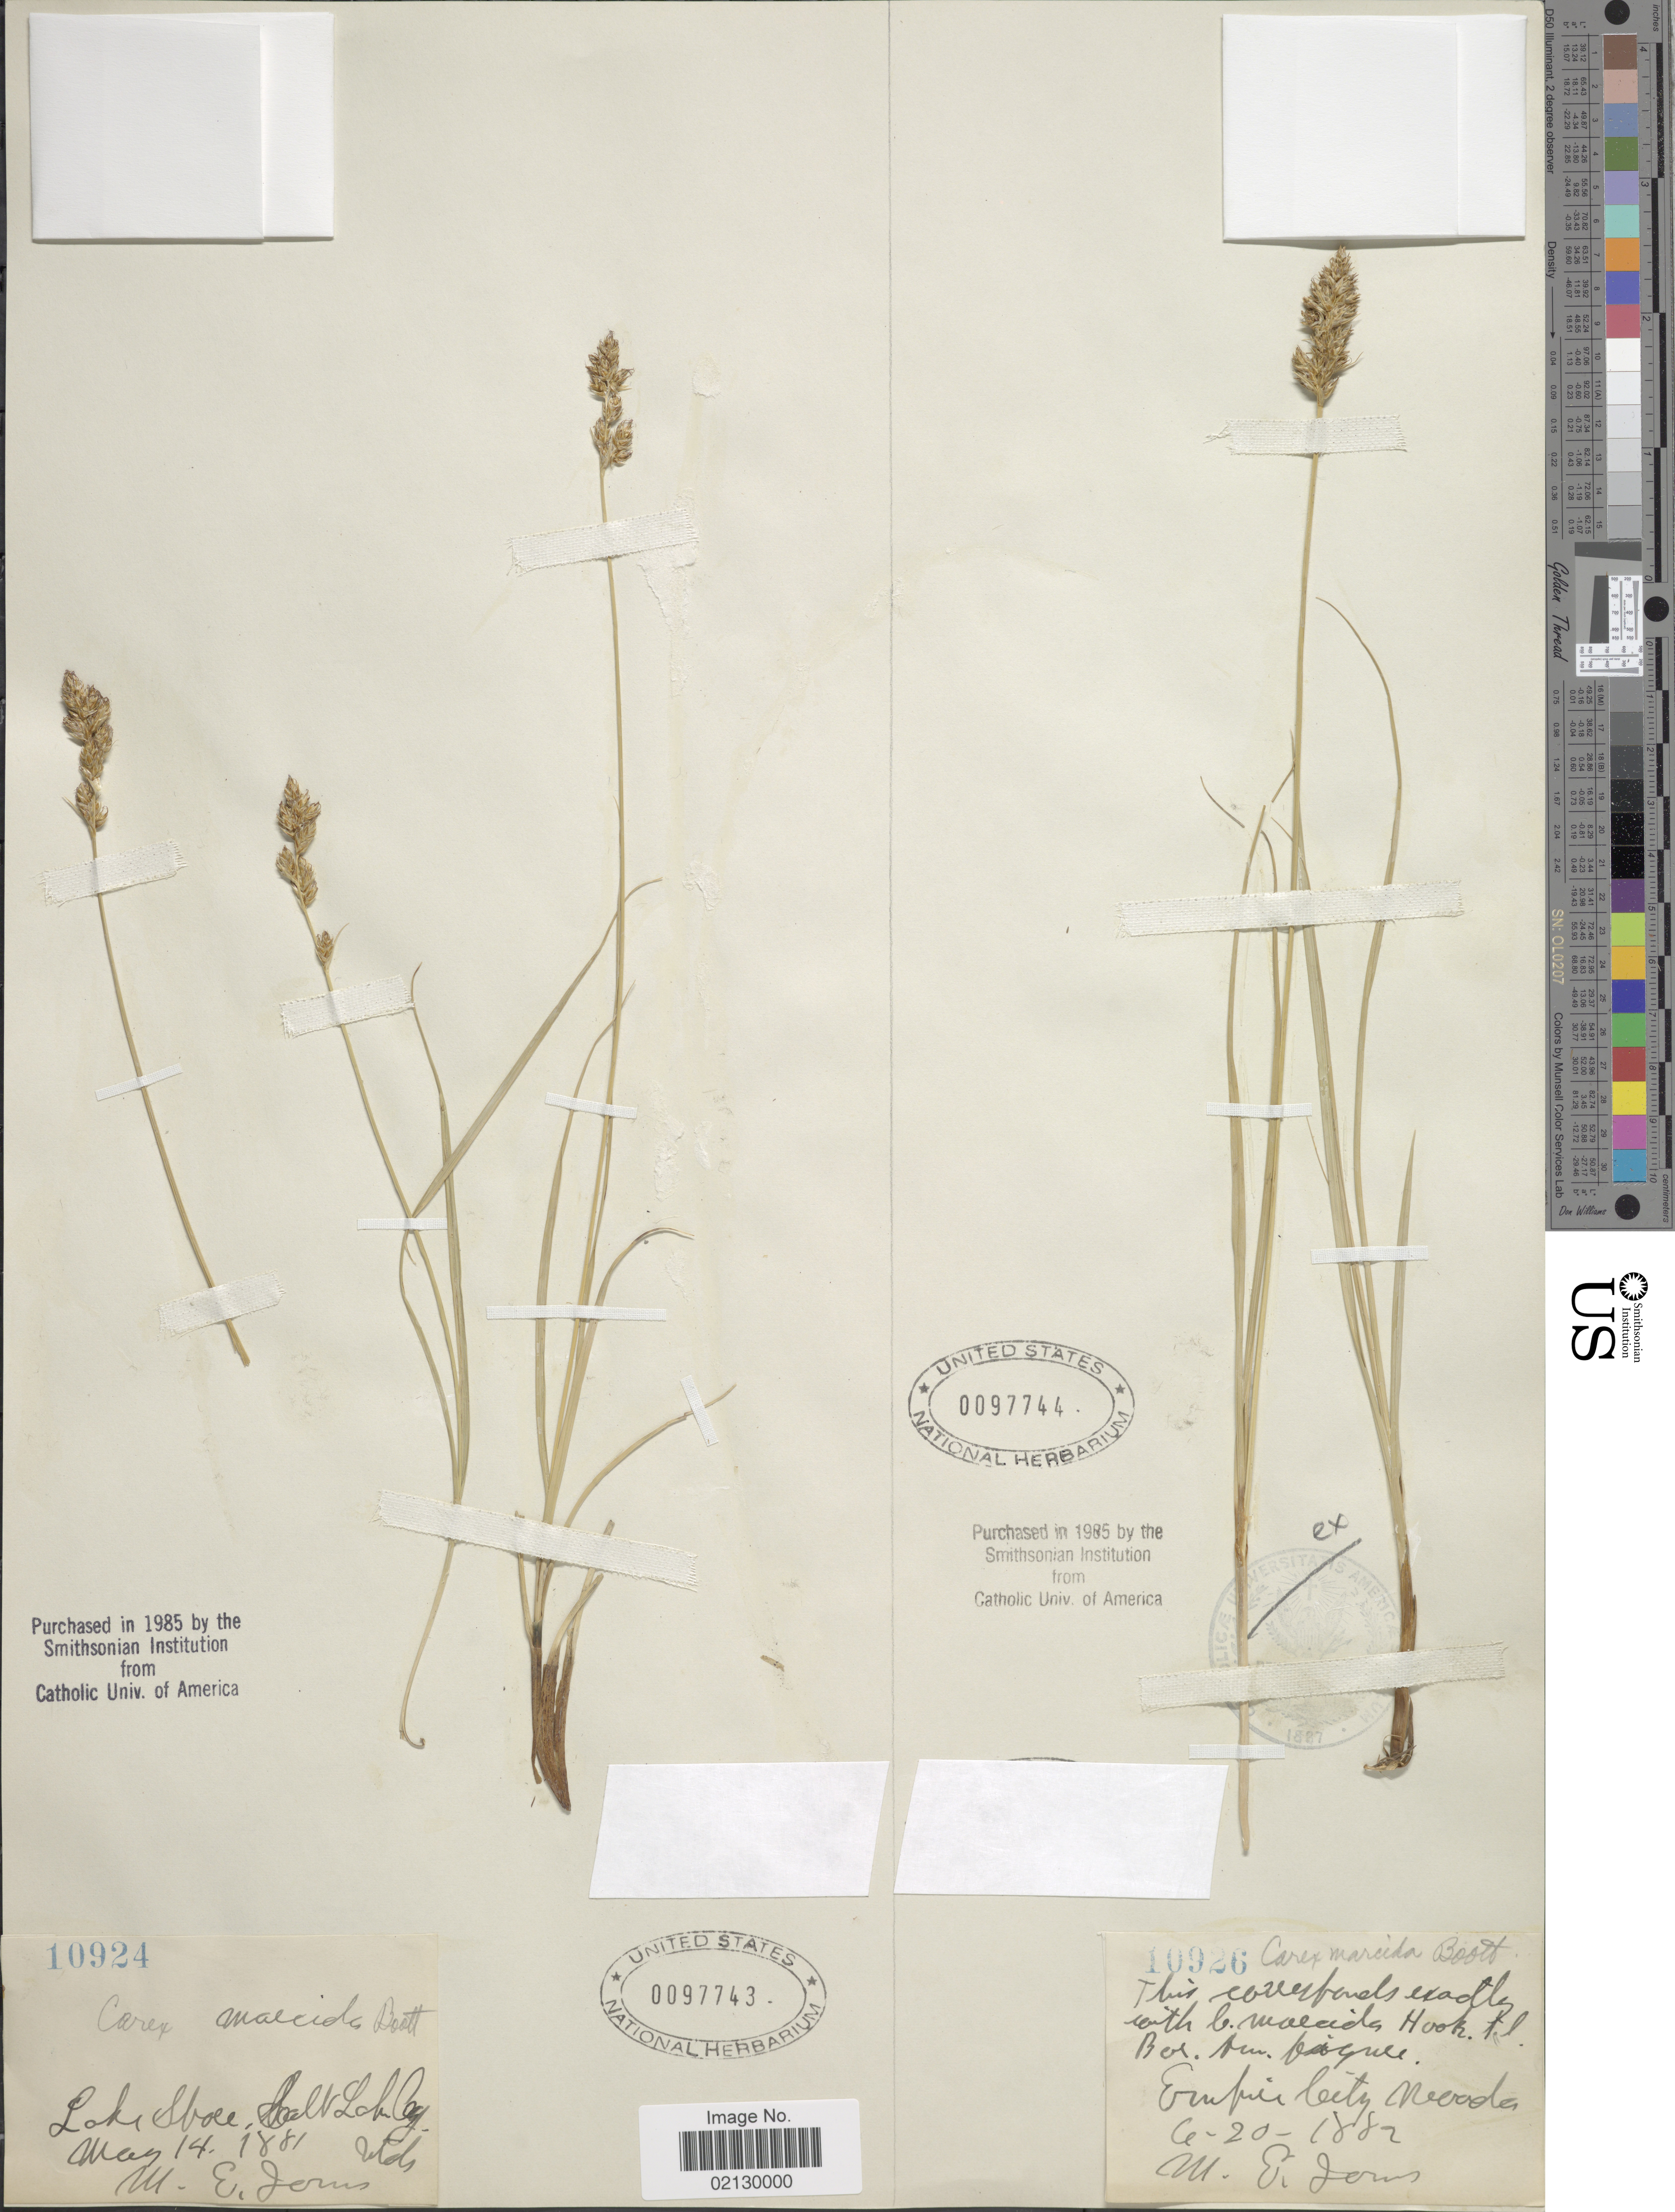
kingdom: Plantae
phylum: Tracheophyta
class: Liliopsida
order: Poales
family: Cyperaceae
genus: Carex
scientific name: Carex praegracilis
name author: W. Boott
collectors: M. Jans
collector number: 10926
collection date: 1882-06-20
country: United States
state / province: Nevada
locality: Empire City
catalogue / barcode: US 97744-2